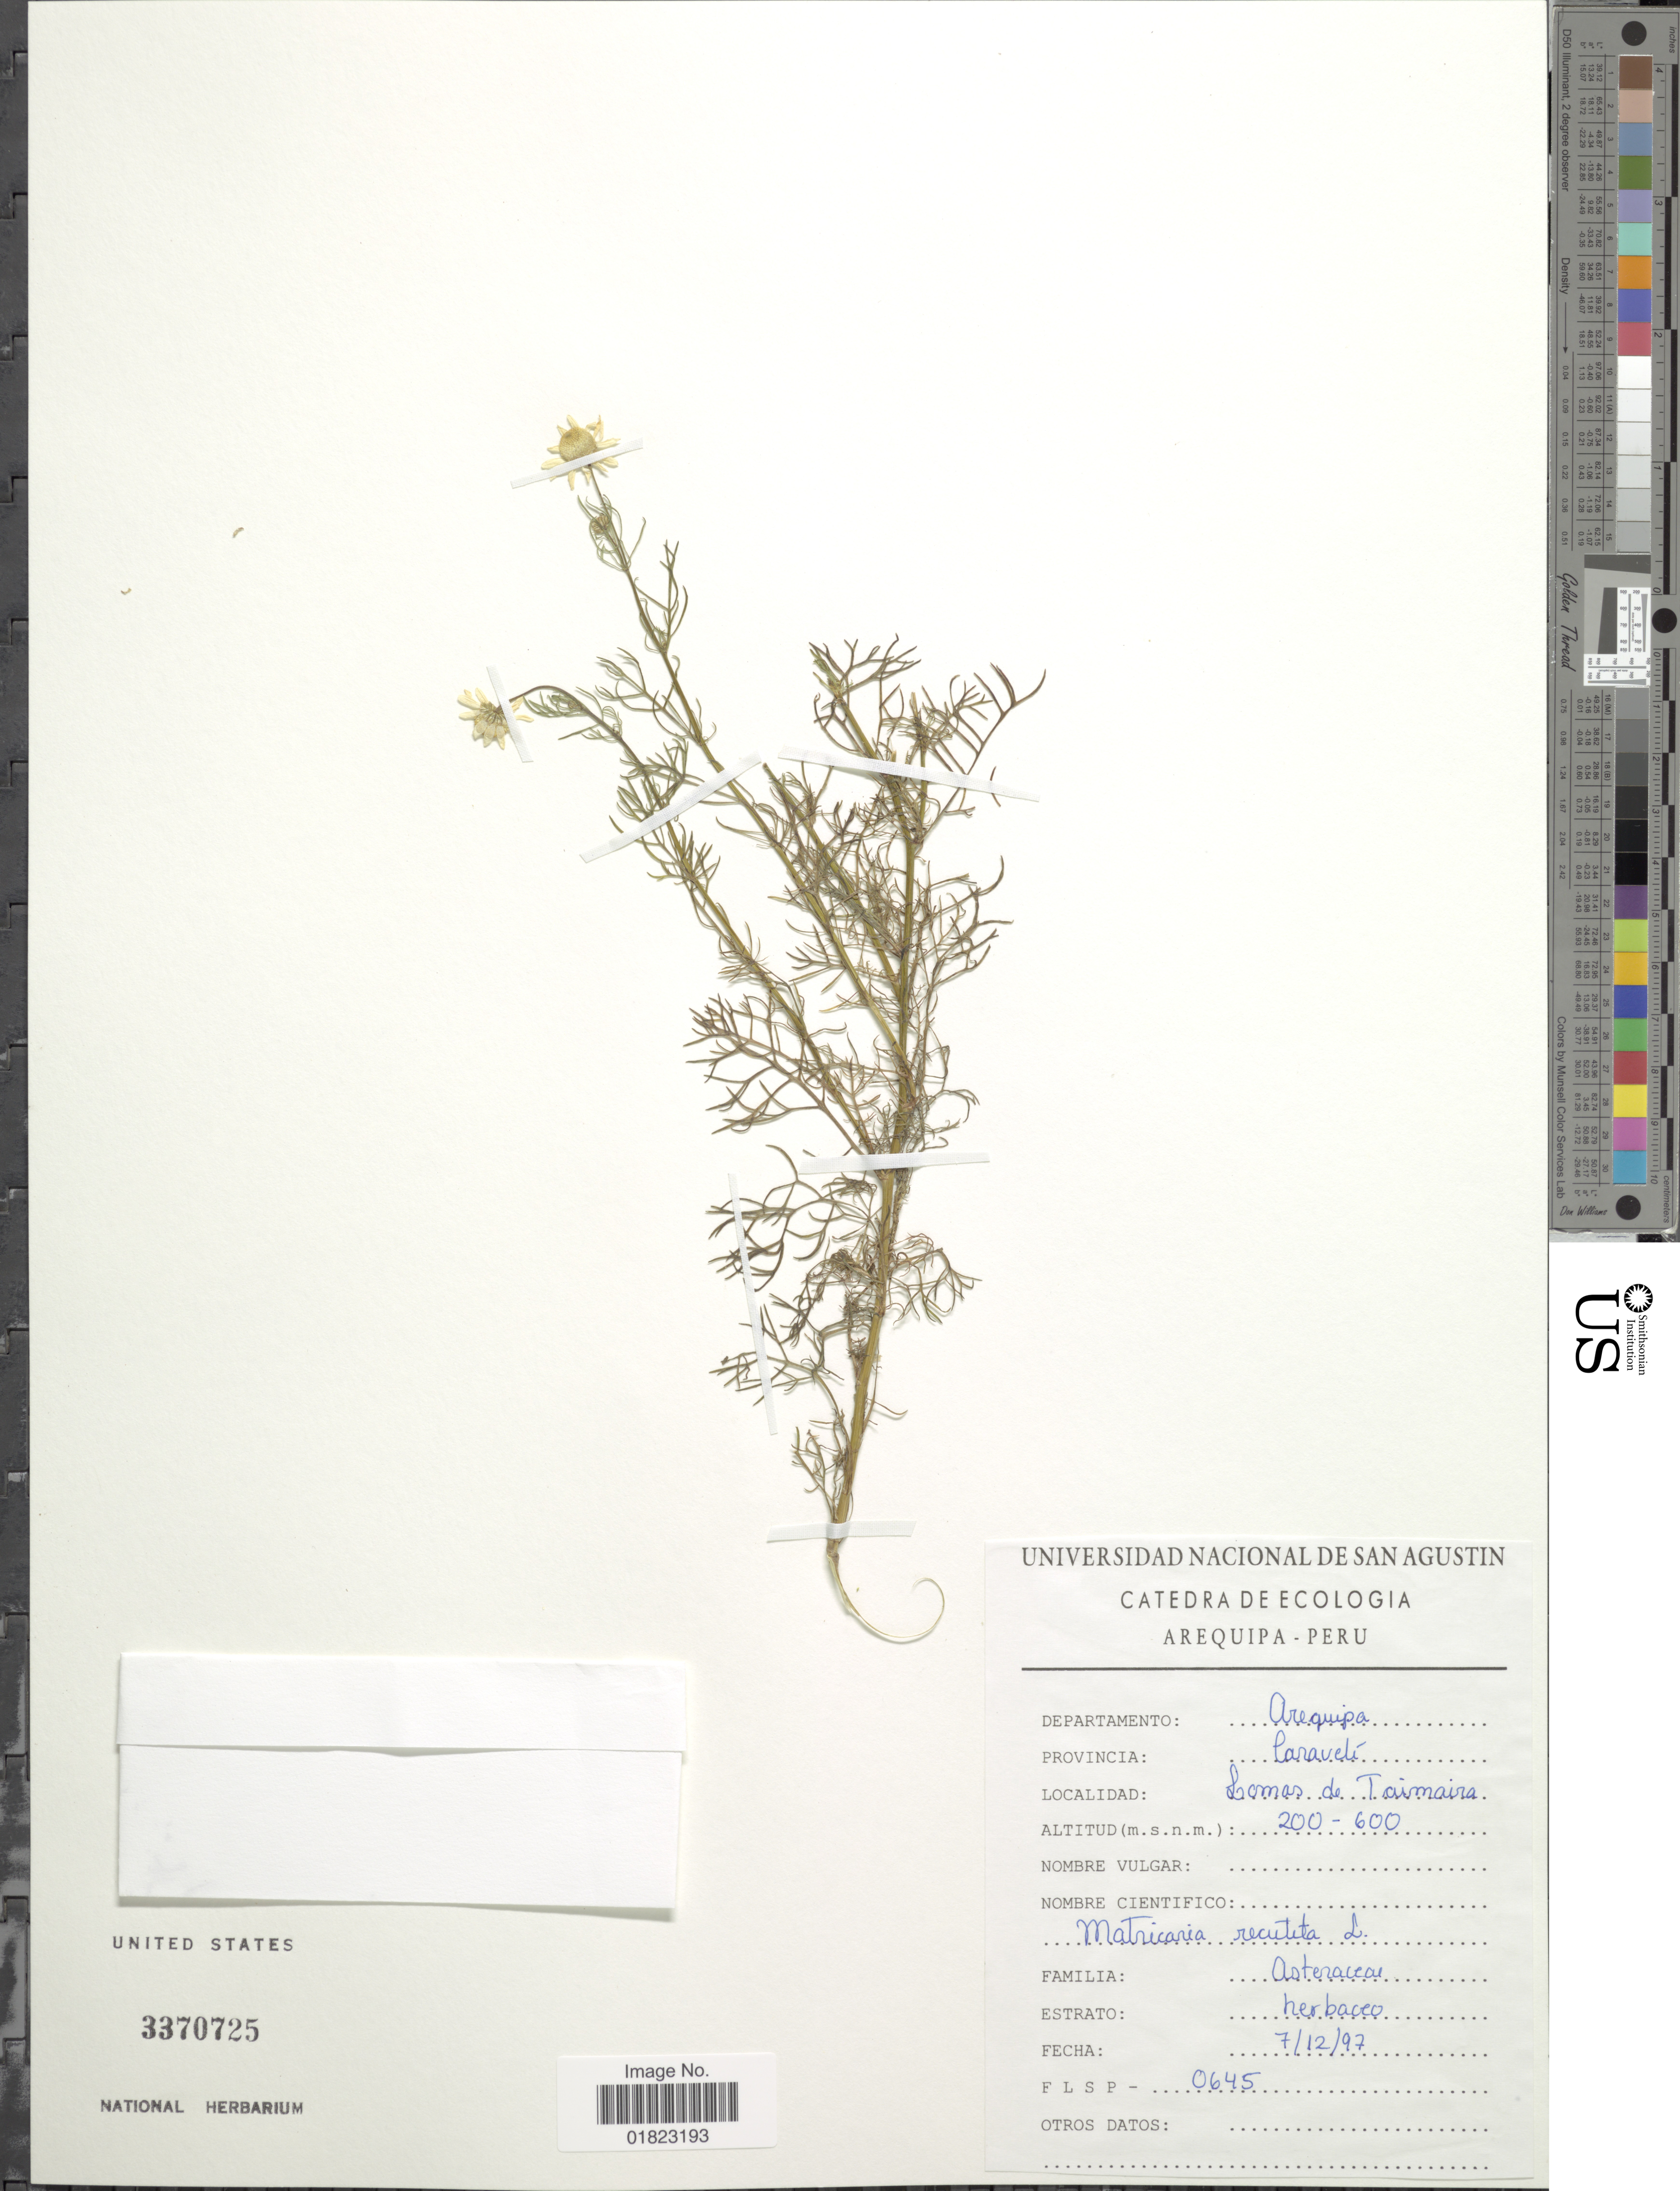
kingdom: Plantae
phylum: Tracheophyta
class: Magnoliopsida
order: Asterales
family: Asteraceae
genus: Matricaria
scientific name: Matricaria recutita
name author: L.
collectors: Universidad Nacional de San Agustin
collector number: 0645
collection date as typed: Transcribed d/m/y: 7/12/97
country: Peru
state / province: Arequipa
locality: Departamento: Arequipa. Provincia: Caraveti. Lomas de Taimaira.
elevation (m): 200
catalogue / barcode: US 3370725